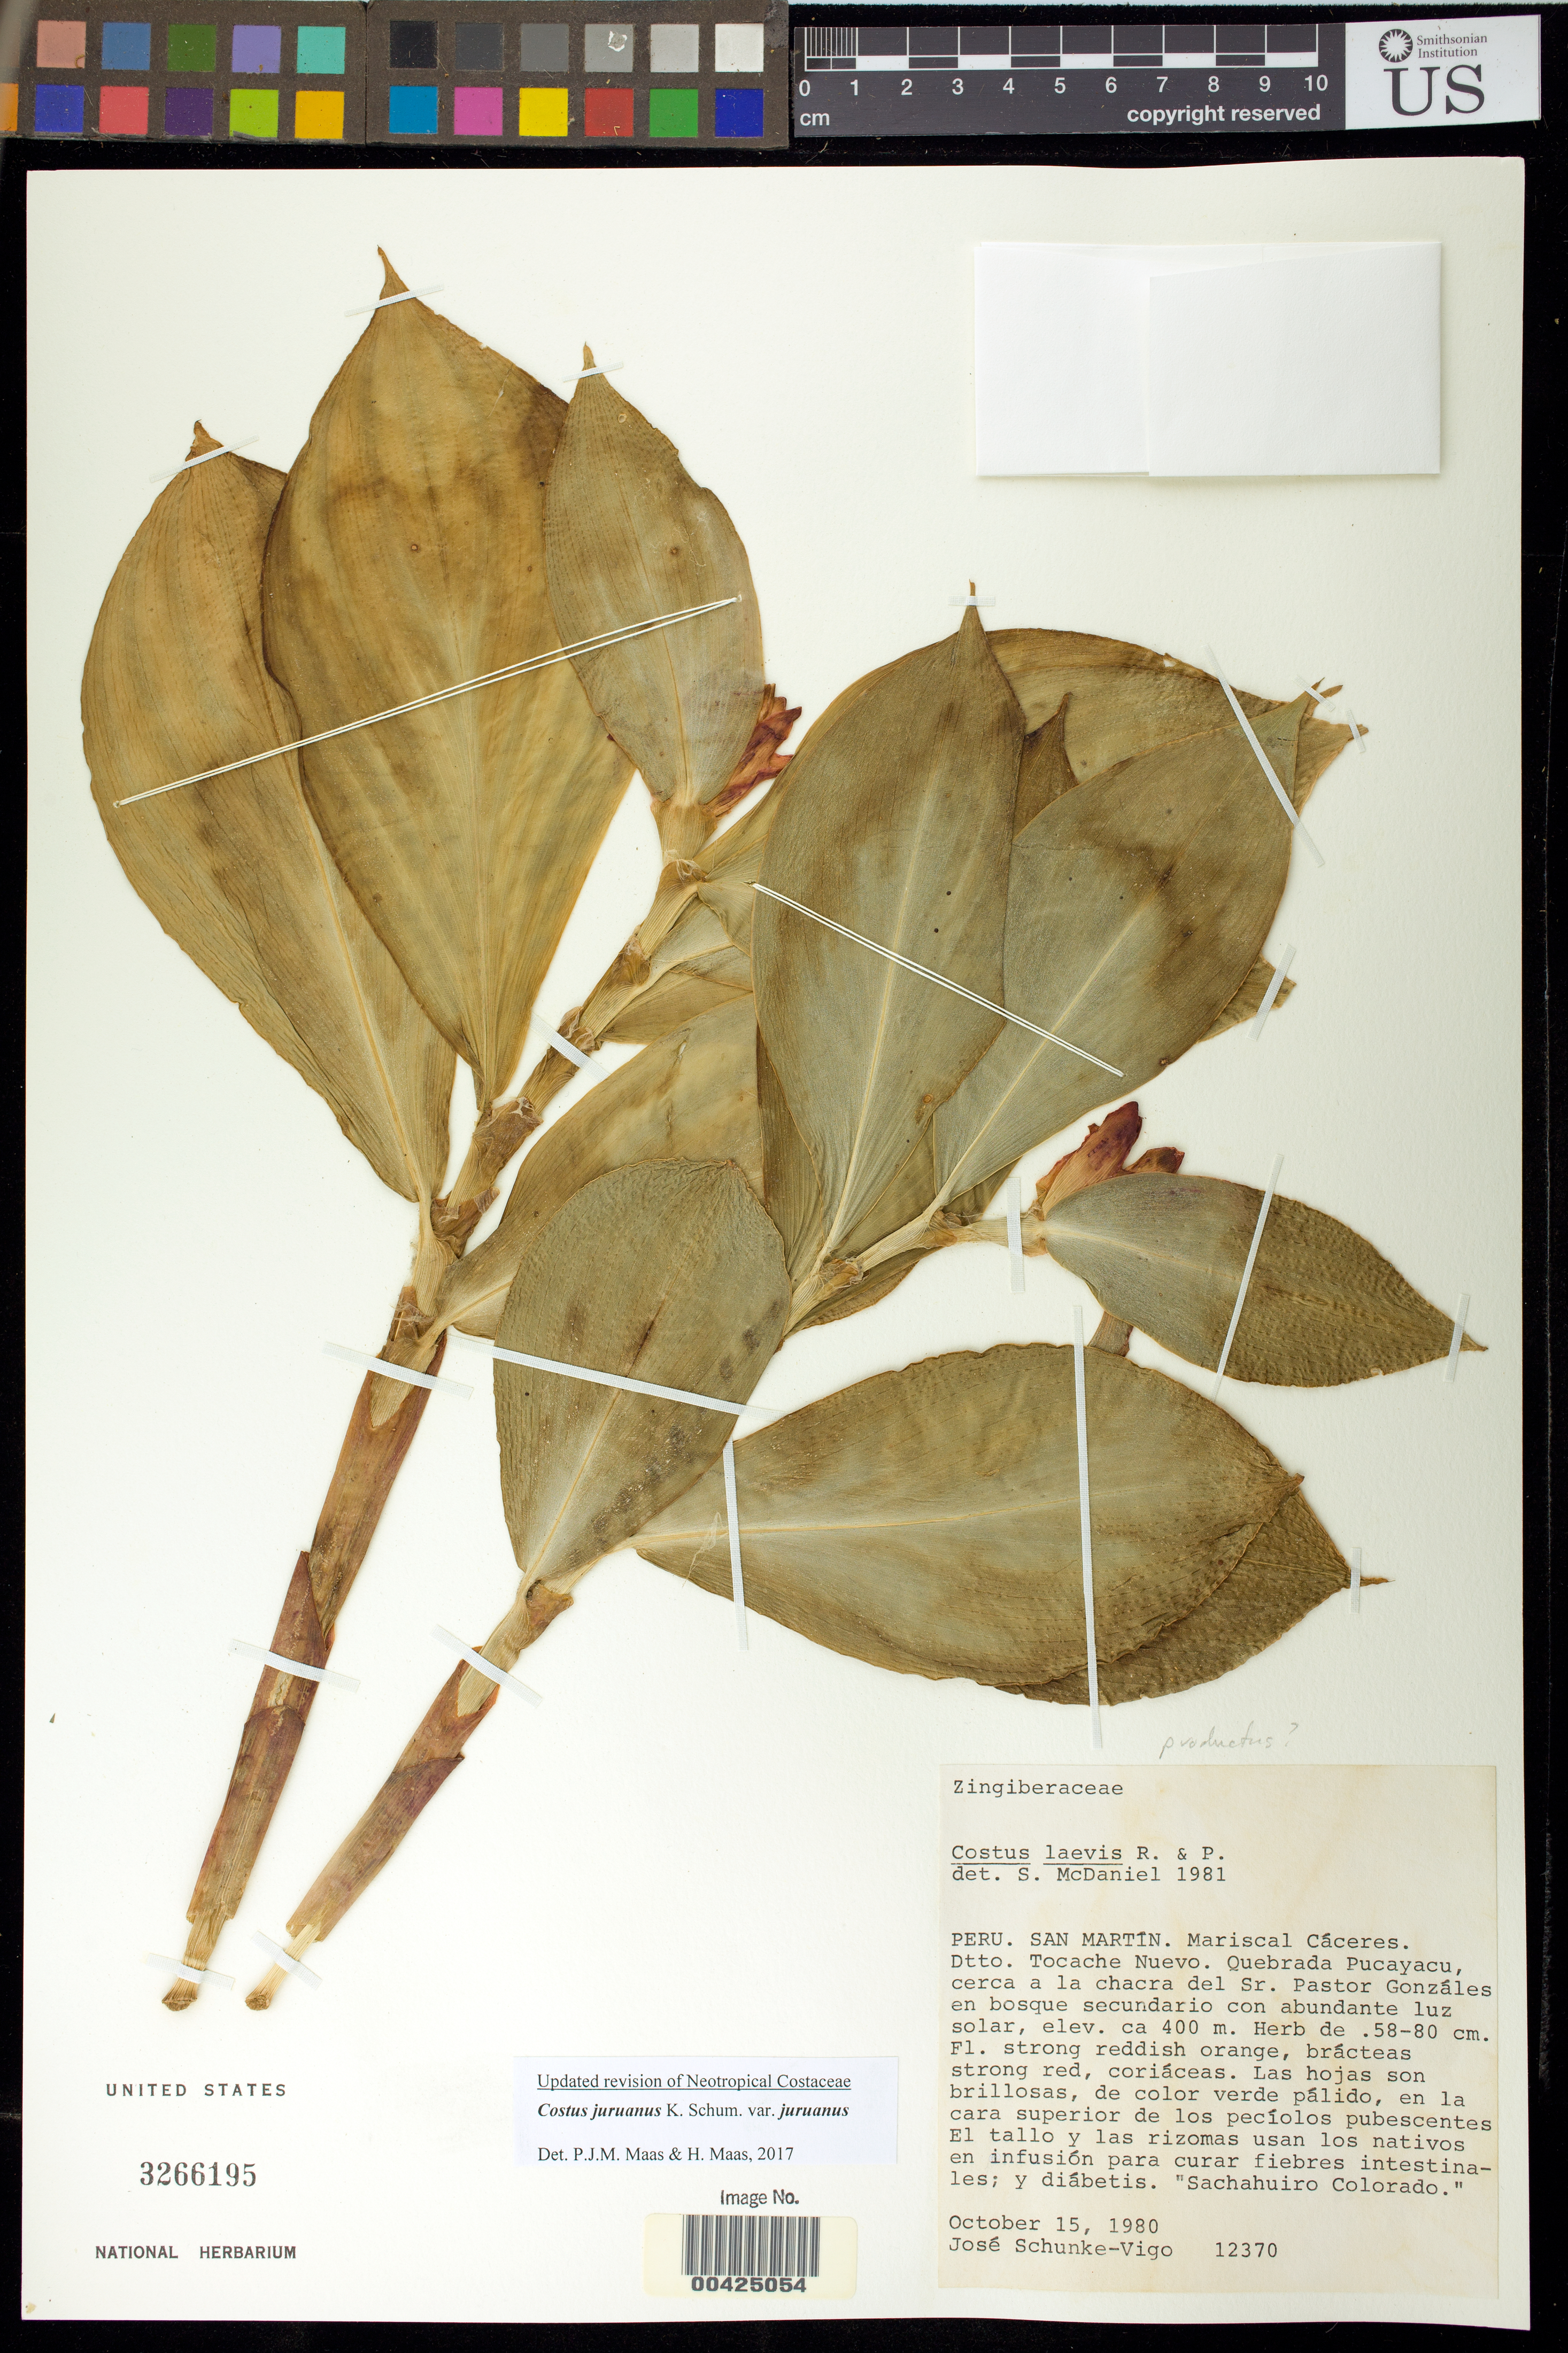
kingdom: Plantae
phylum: Tracheophyta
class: Liliopsida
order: Zingiberales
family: Costaceae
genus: Costus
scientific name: Costus juruanus var. juruanus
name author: K. Schum.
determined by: Maas, Paul J.; Maas, H.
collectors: J. Schunke Vigo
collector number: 12370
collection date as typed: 15 Oct 1980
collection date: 1980-10-15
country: Peru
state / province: San Martín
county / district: Mariscal Cáceres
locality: Quebrada pucayacu; cerca a la chacra del sr. pastor gonzales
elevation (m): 400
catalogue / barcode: US 3266195